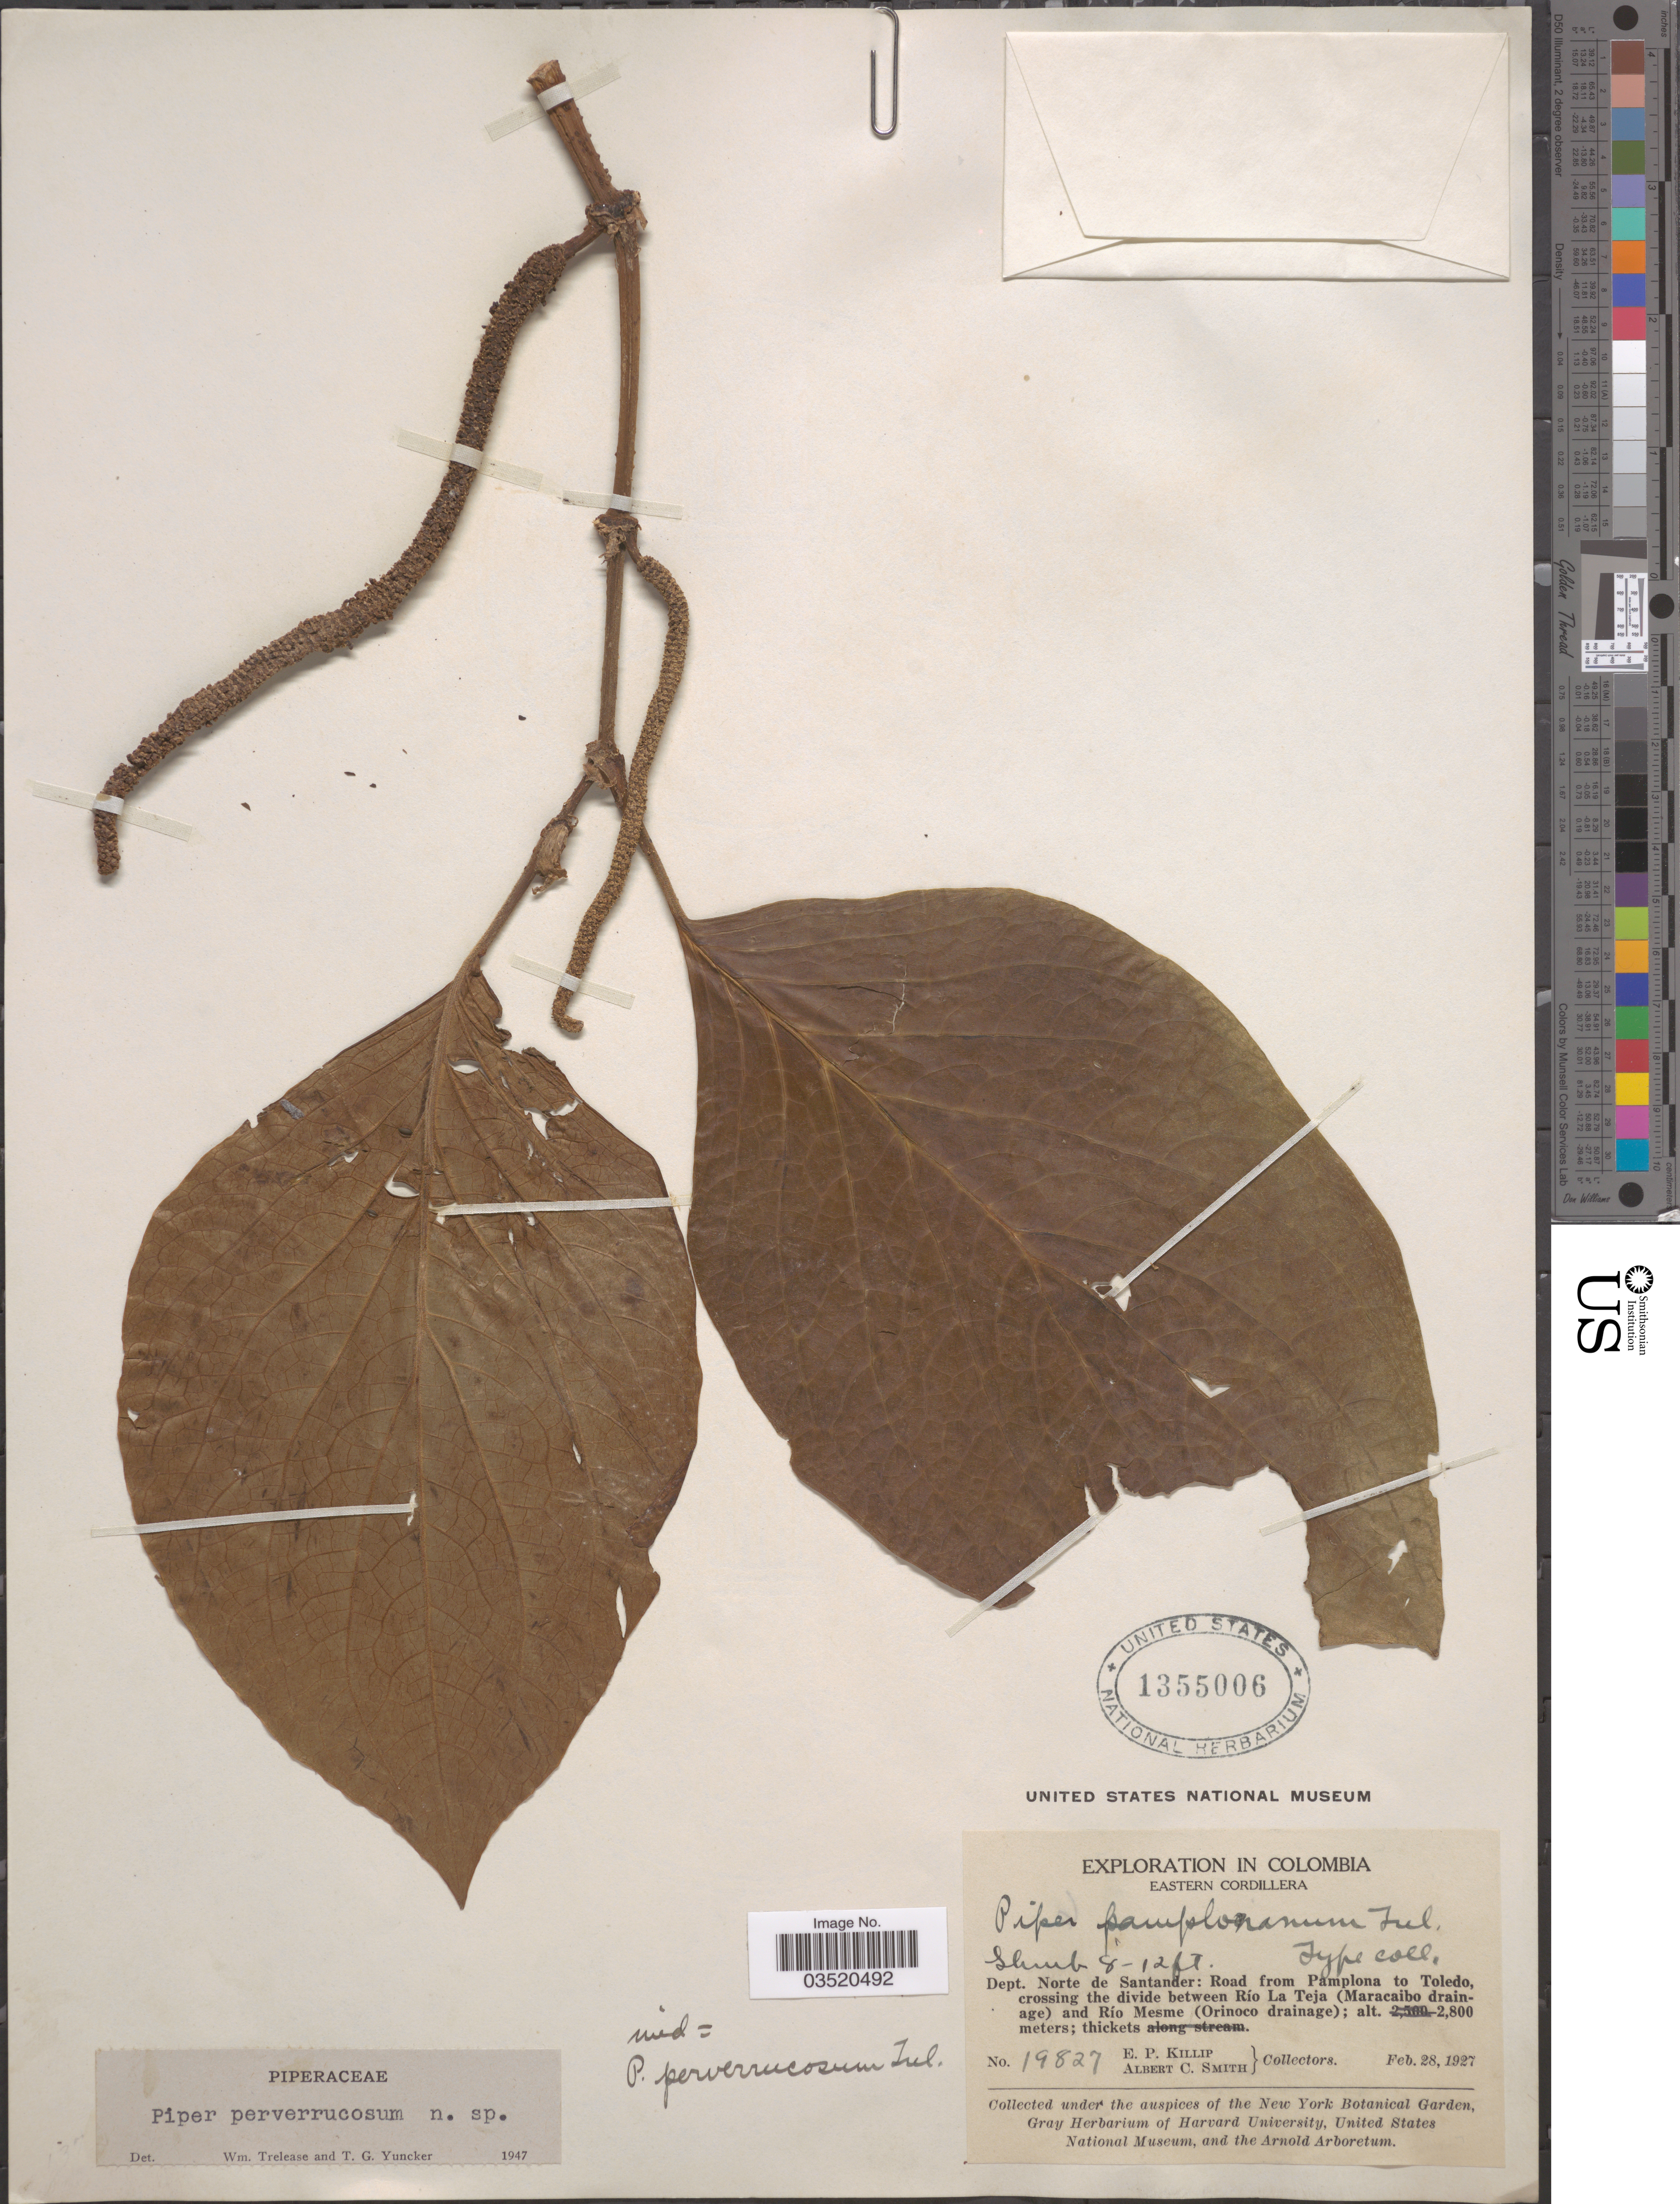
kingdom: Plantae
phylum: Tracheophyta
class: Magnoliopsida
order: Piperales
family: Piperaceae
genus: Piper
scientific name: Piper perverrucosum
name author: Trel. & Yunck.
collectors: E. P. Killip & A. C. Smith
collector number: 19827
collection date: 1927-02-28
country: Colombia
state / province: Norte de Santander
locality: Eastern Cordillera. Dept. Norte de Santander: Road from Pamplona to Toledo, crossing the divide between Río La Teja (Maracaibo drainage) and Río Mesme (Orinoco drainage).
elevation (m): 2800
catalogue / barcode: US 1355006